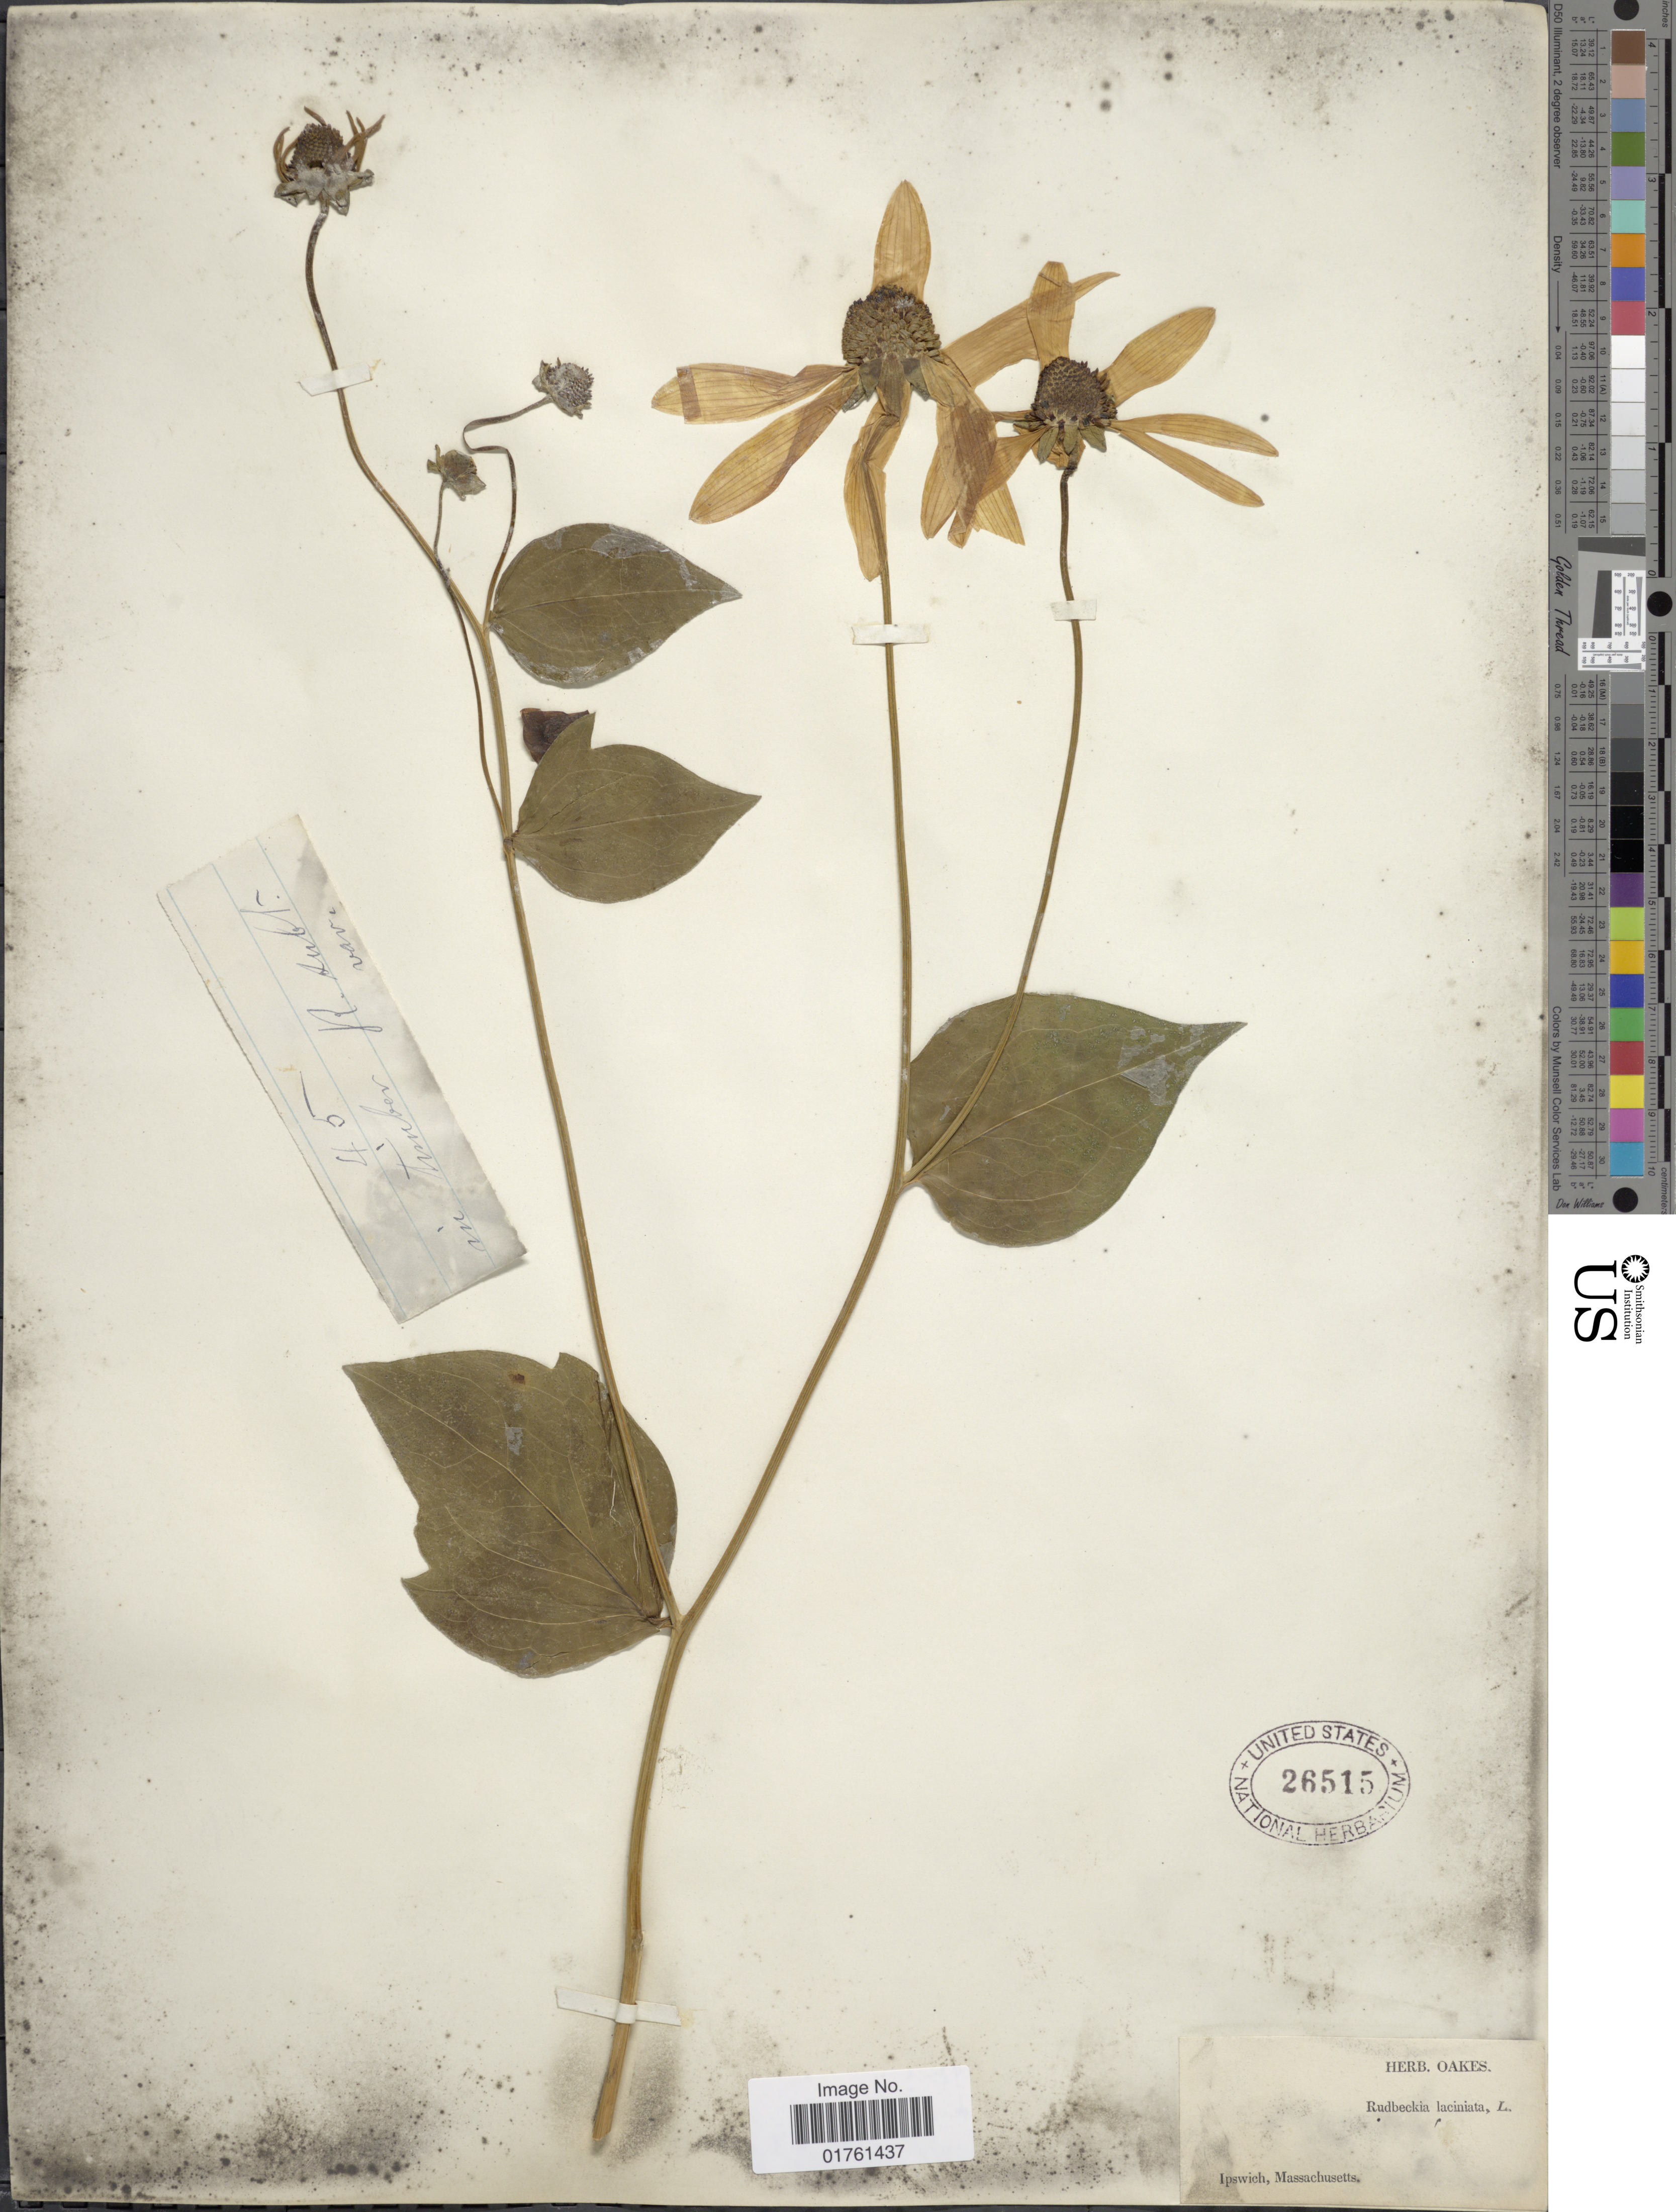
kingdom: Plantae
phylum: Tracheophyta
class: Magnoliopsida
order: Asterales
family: Asteraceae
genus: Rudbeckia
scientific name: Rudbeckia laciniata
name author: L.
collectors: ex herb. Oakes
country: United States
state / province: Massachusetts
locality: Ipswich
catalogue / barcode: US 26515